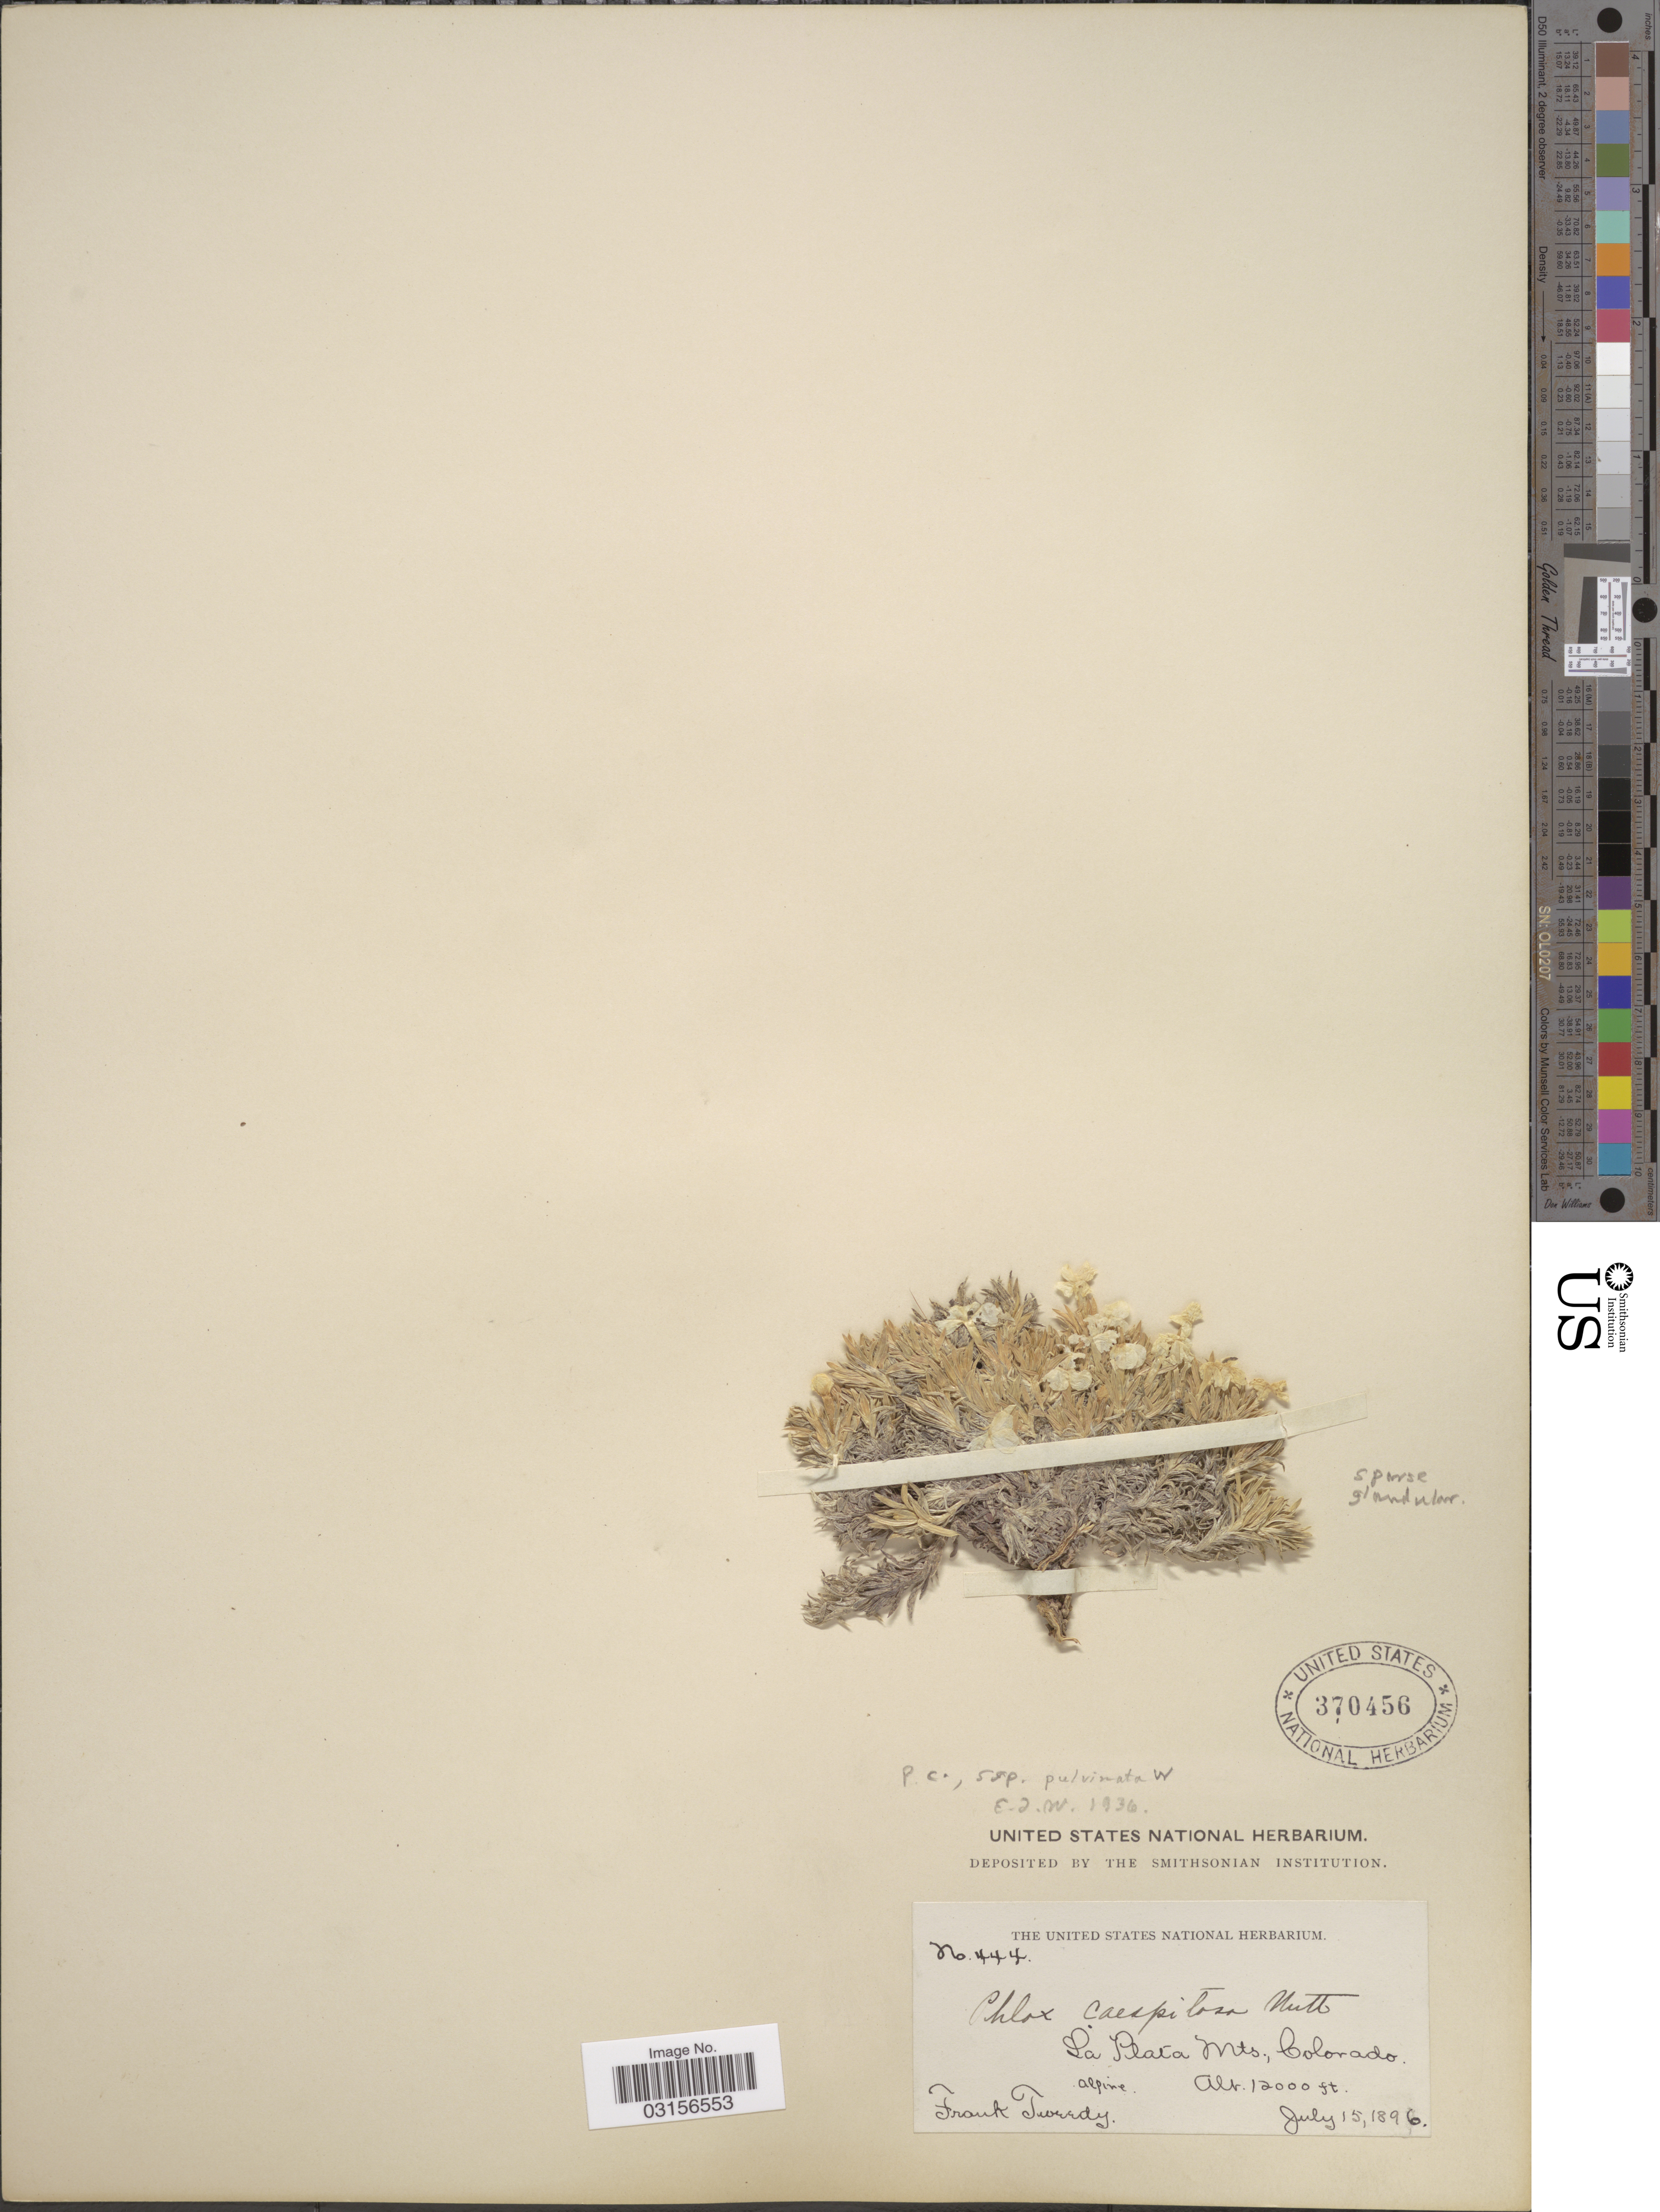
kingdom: Plantae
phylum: Tracheophyta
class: Magnoliopsida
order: Ericales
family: Polemoniaceae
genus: Phlox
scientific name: Phlox condensata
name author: (A. Gray) E.E. Nelson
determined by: Mayfield, M. H.; Ferguson, C. J.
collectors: F. Tweedy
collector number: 444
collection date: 1896-07-15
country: United States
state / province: Colorado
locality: La Plata Mts.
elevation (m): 3658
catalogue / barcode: US 370456